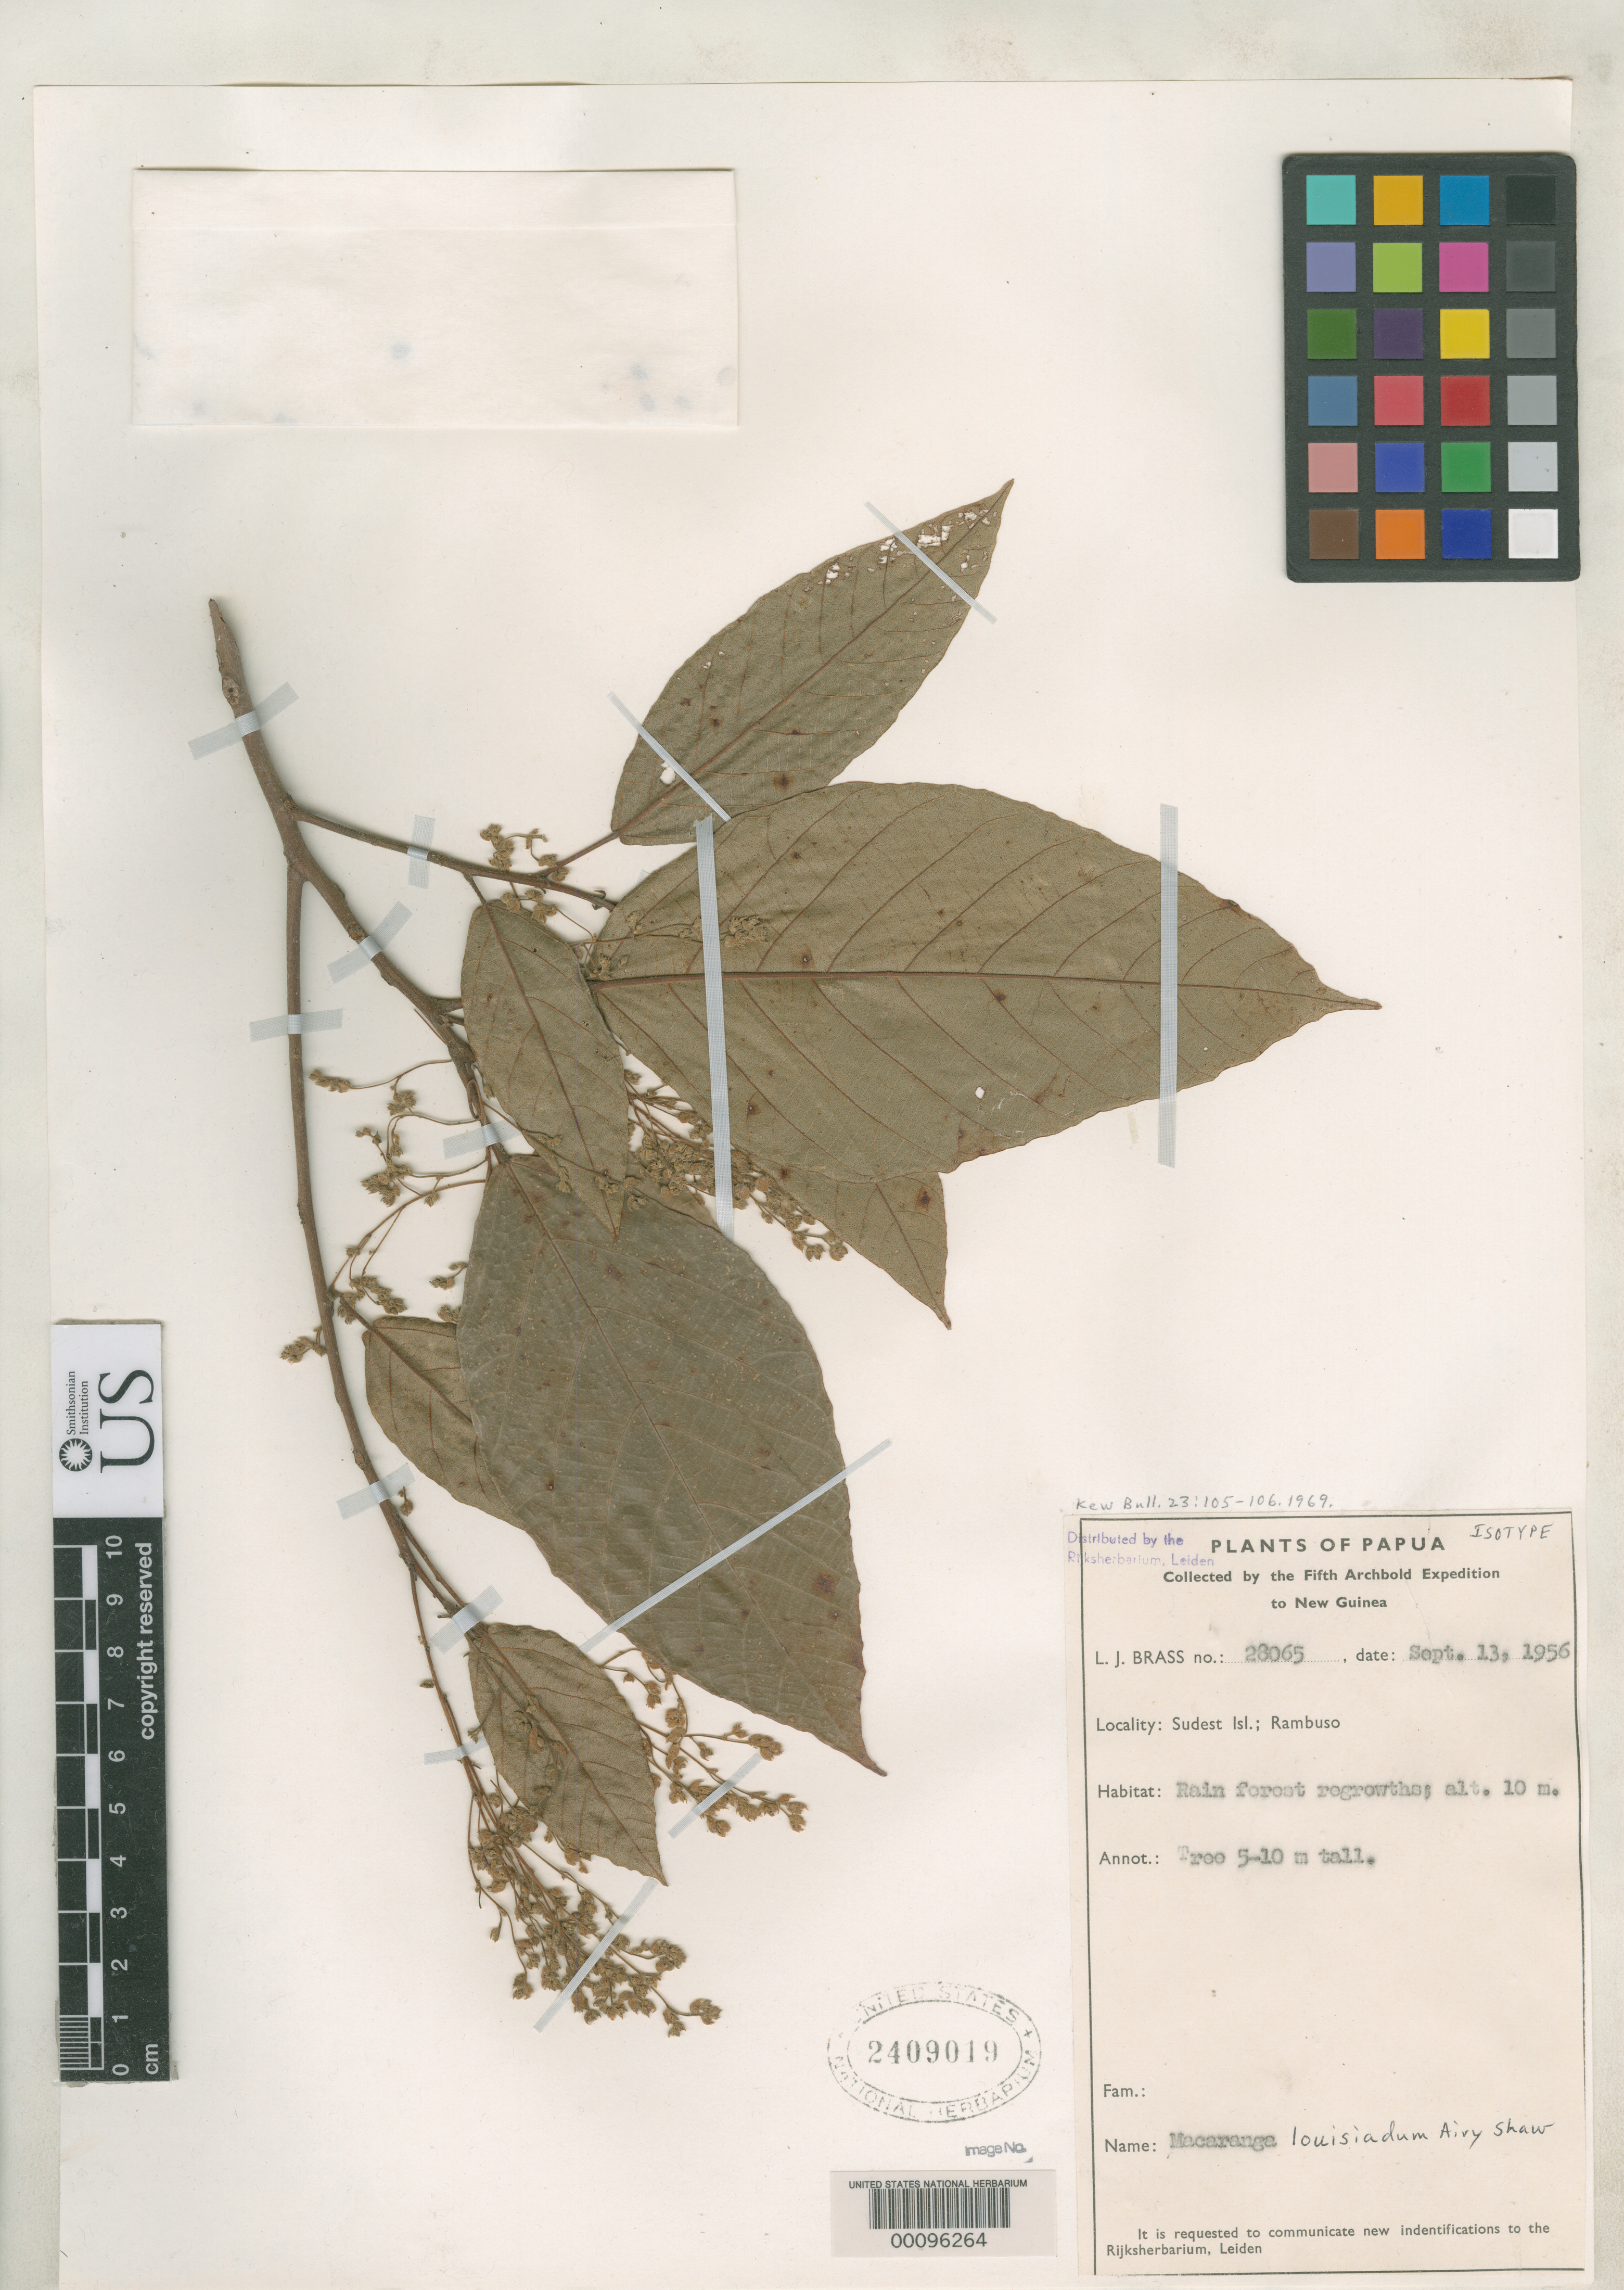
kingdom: Plantae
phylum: Tracheophyta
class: Magnoliopsida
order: Malpighiales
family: Euphorbiaceae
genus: Macaranga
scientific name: Macaranga louisiadum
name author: Airy Shaw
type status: Isotype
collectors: L. J. Brass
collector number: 28065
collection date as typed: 13 Sep 1956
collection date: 1956-09-13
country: Papua New Guinea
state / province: Milne Bay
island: Sudest [Tagula]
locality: Rambuso. [Louisade Arch.]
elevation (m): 10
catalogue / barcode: US 2409019